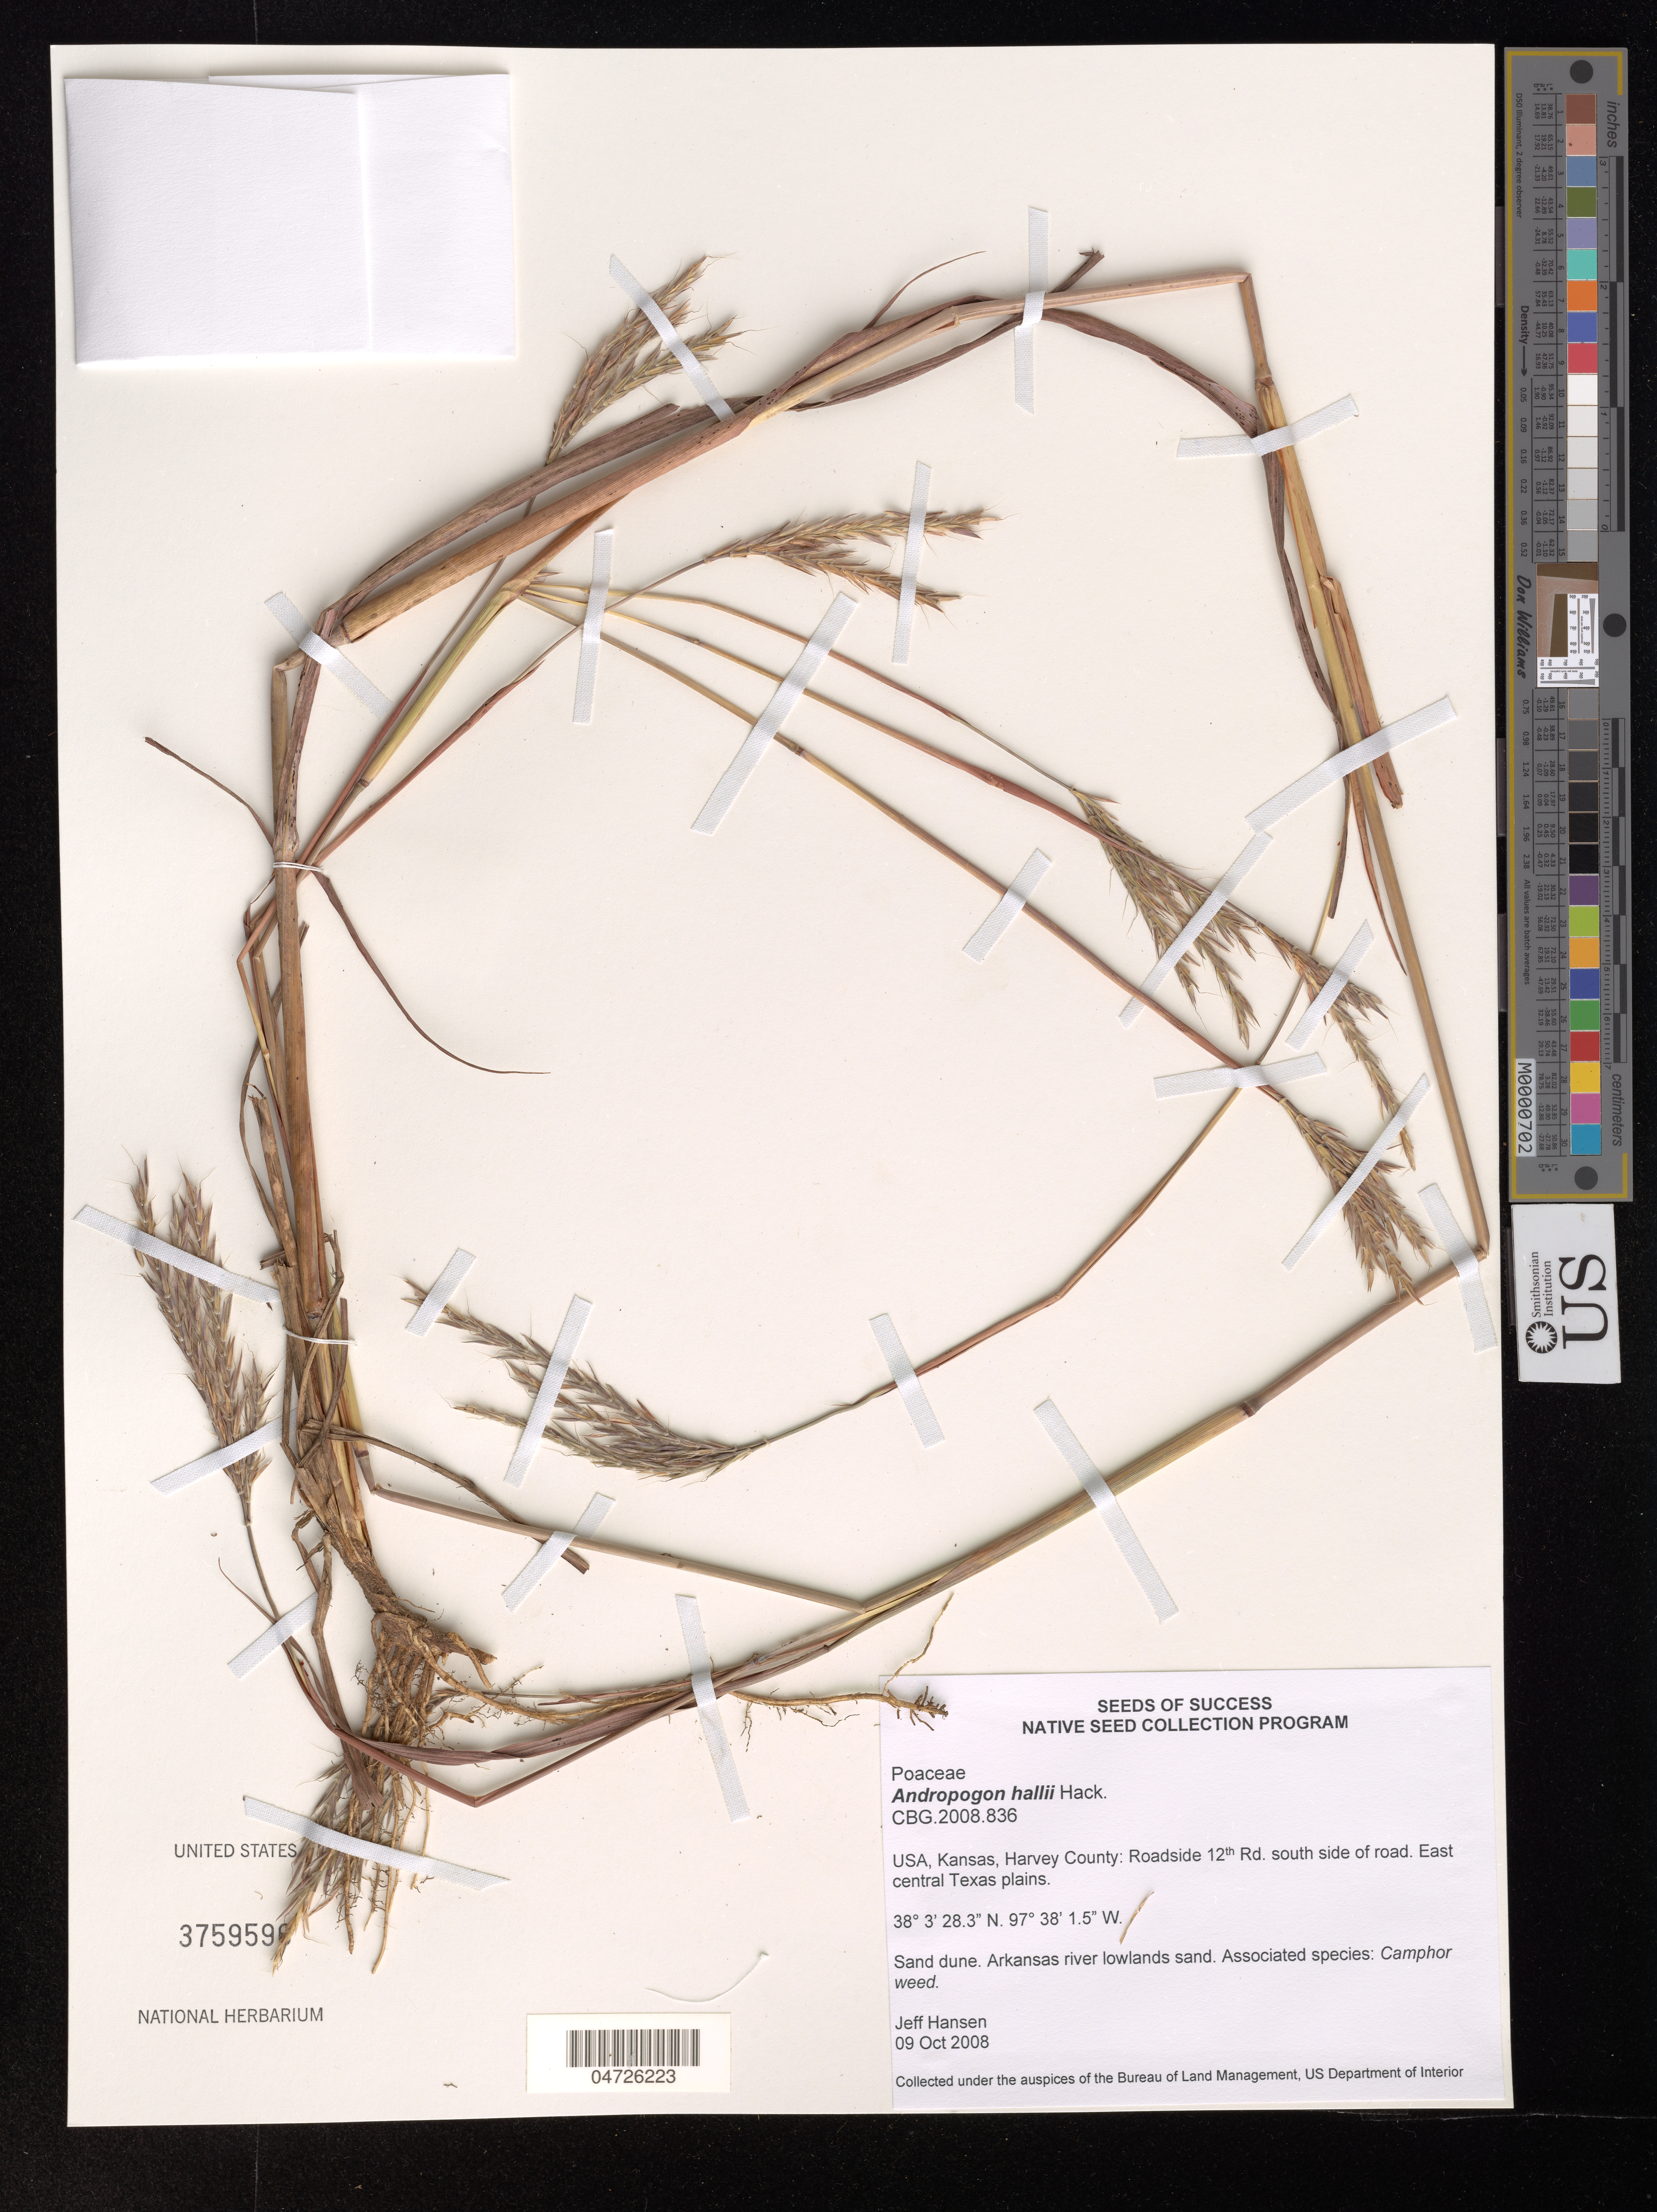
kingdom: Plantae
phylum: Tracheophyta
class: Liliopsida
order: Poales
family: Poaceae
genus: Andropogon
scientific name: Andropogon hallii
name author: Hack.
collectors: J. Hansen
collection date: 2008-10-09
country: United States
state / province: Kansas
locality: Harvey County: Roadside 12th Rd. south side of road. East central Texas plains.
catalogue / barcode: US 3759590